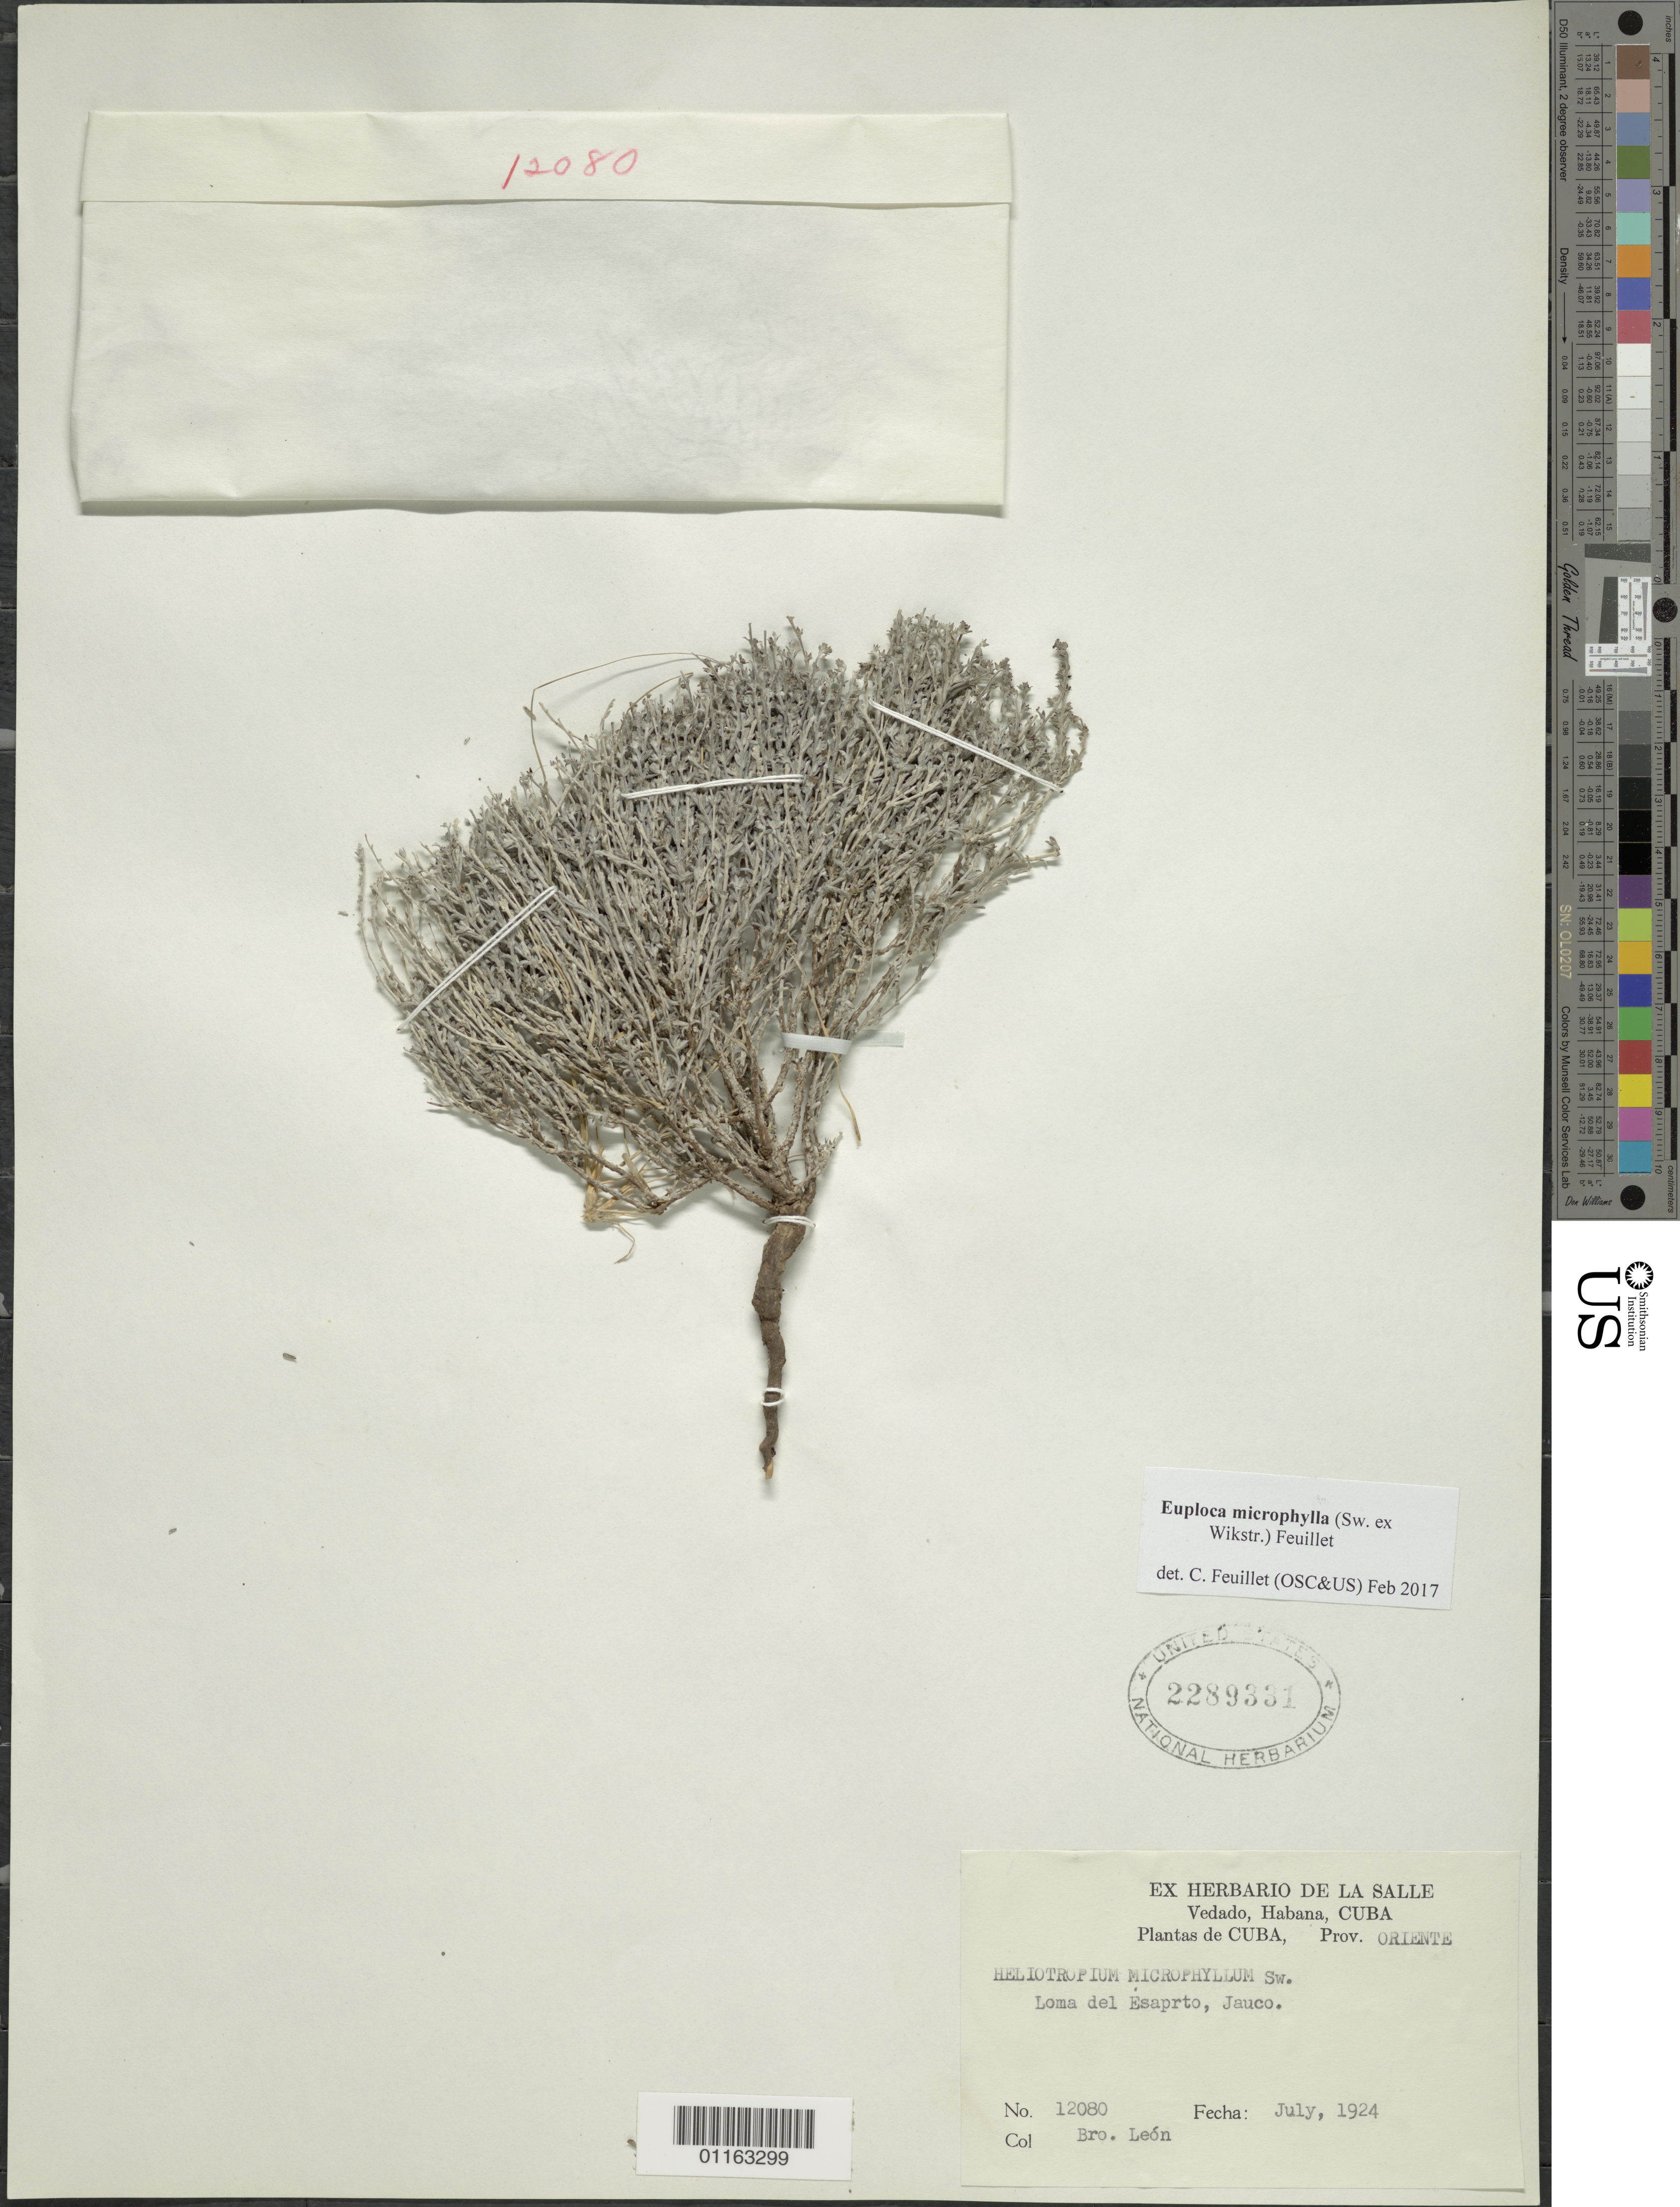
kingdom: Plantae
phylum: Tracheophyta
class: Magnoliopsida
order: Boraginales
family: Heliotropiaceae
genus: Euploca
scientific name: Euploca microphylla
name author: (Sw. & Wikstr.) Feuillet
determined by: Feuillet, C.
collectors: Bro. León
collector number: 12080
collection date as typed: Jul 1924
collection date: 1924-07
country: Cuba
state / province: Oriente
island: Cuba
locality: Loma del Esparto, Jauco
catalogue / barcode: US 2289331